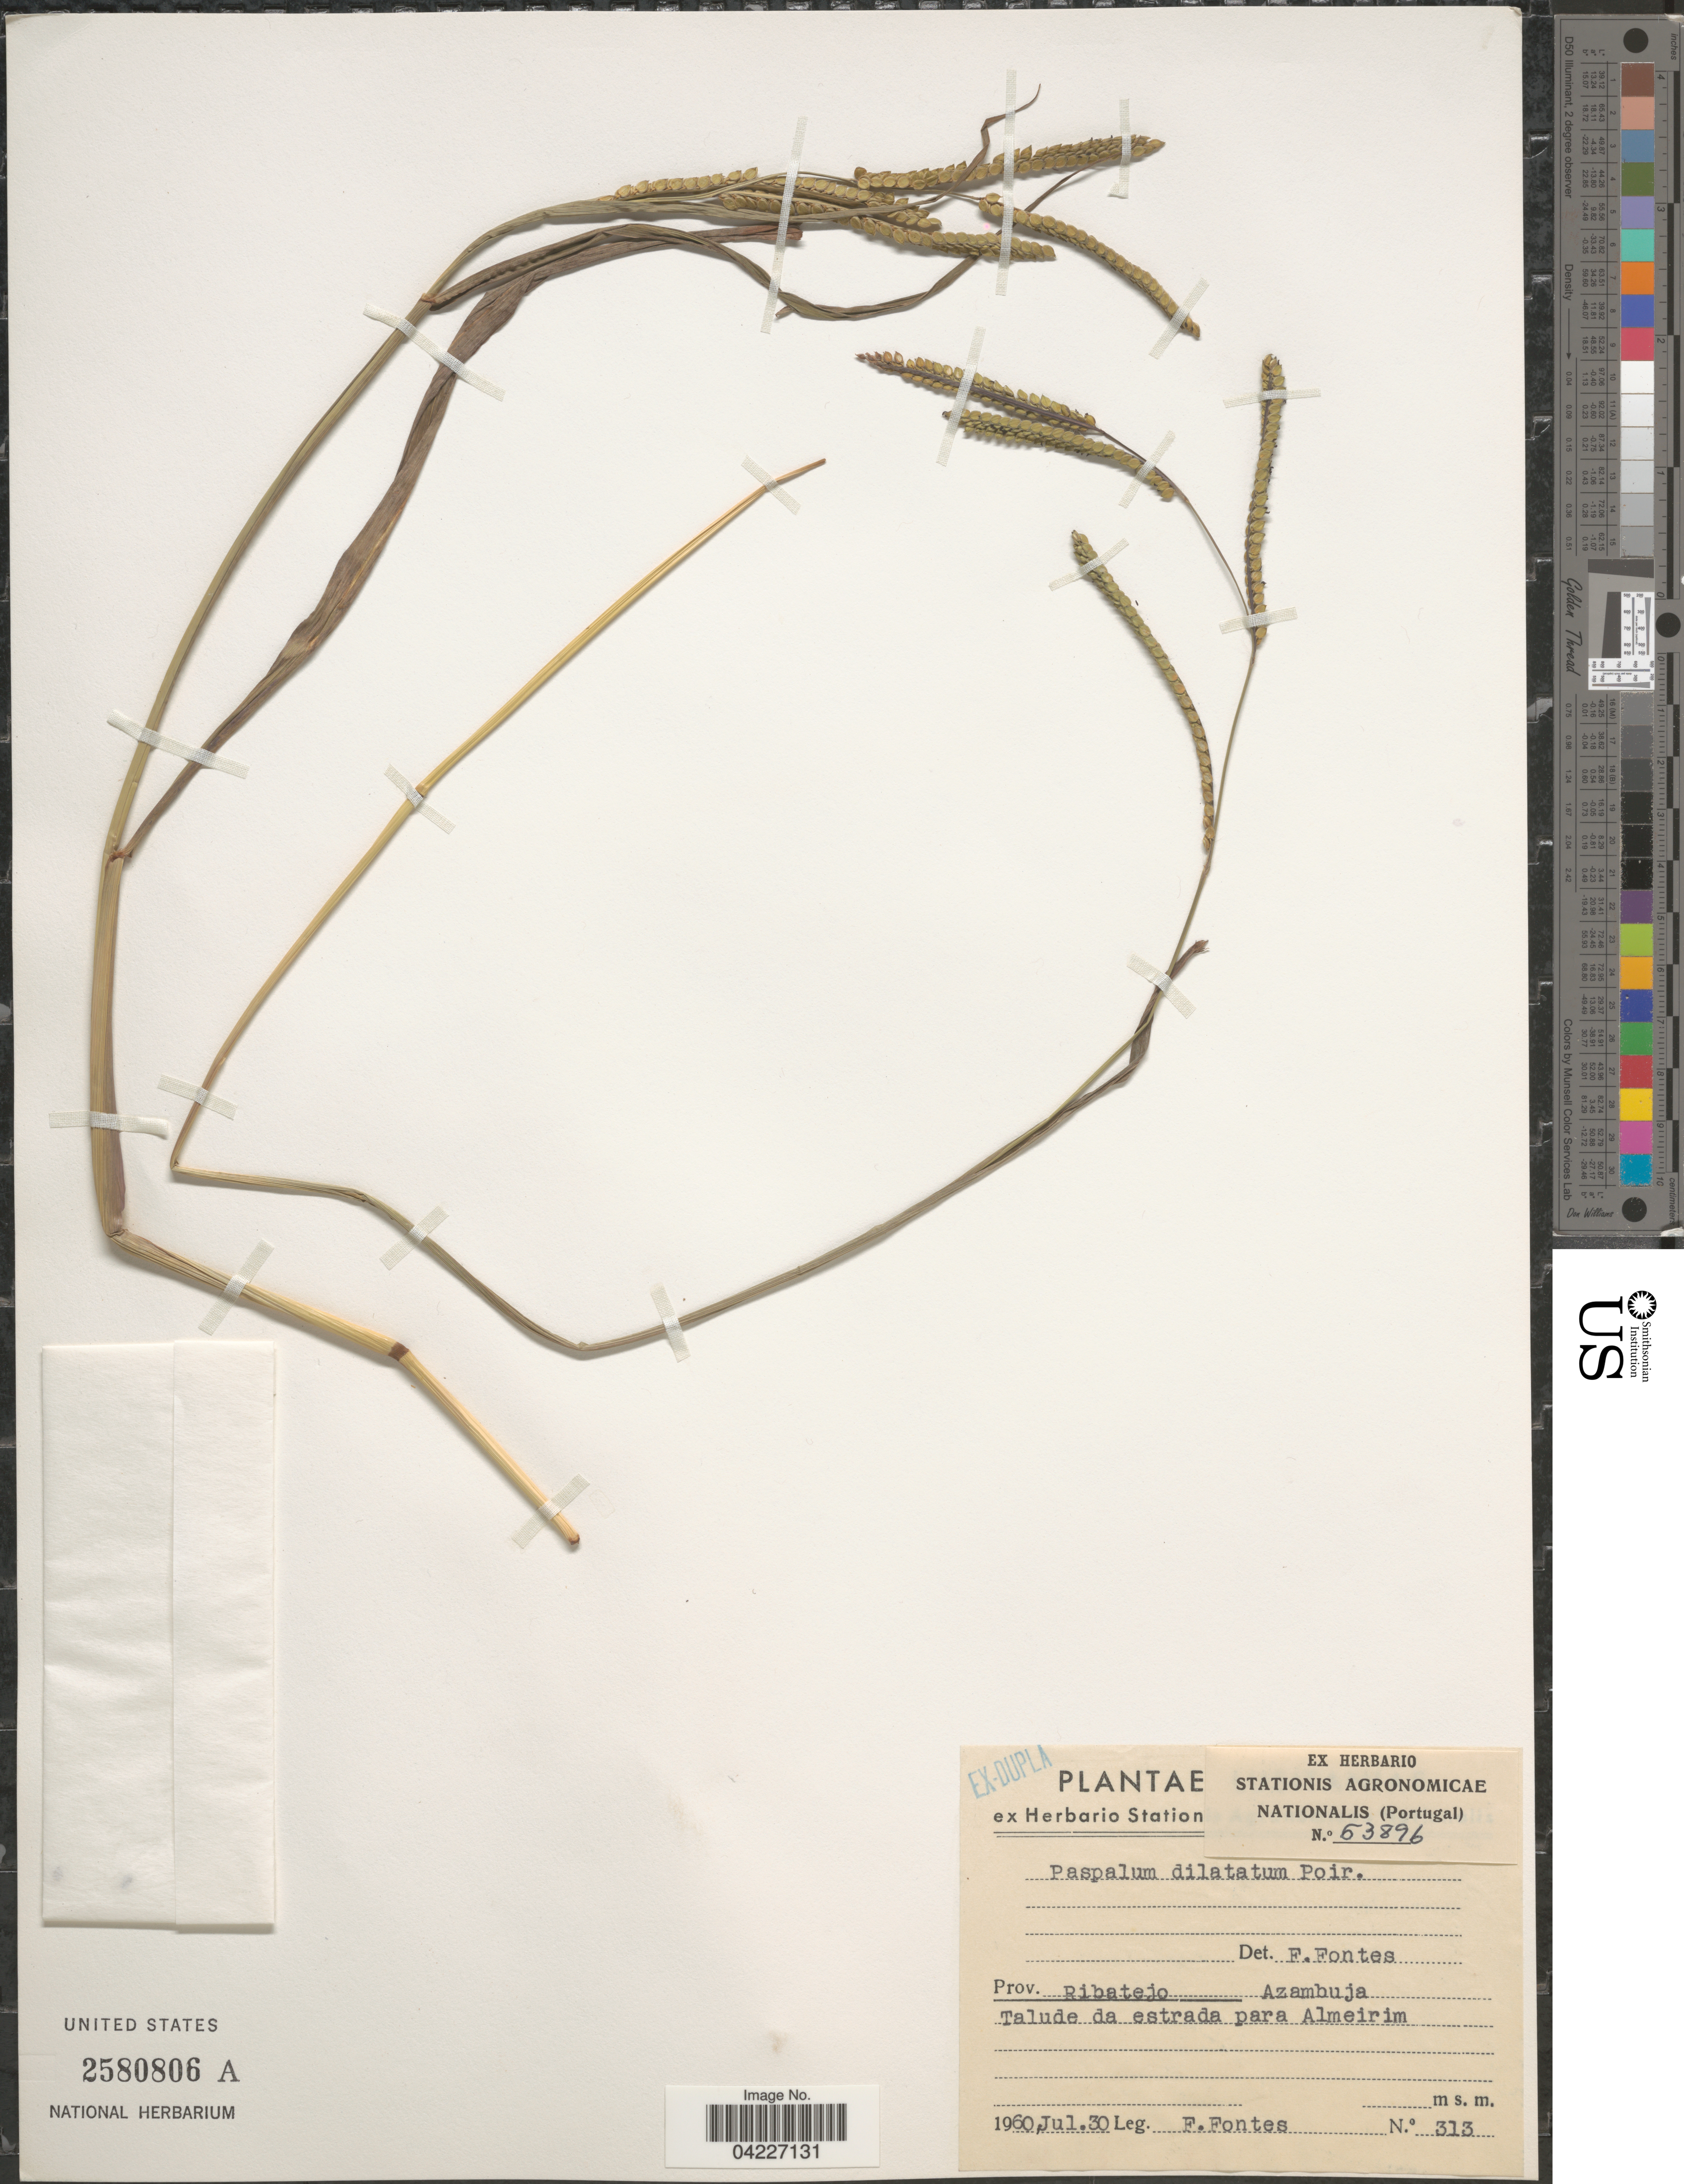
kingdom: Plantae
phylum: Tracheophyta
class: Liliopsida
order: Poales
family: Poaceae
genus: Paspalum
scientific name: Paspalum dilatatum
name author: Poir.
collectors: Fontes, F.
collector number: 313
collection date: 1960-07-30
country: Portugal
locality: Prov. Ribatejo. Azambuja. Talude da estrada para Almeirim.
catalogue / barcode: US 2580806A